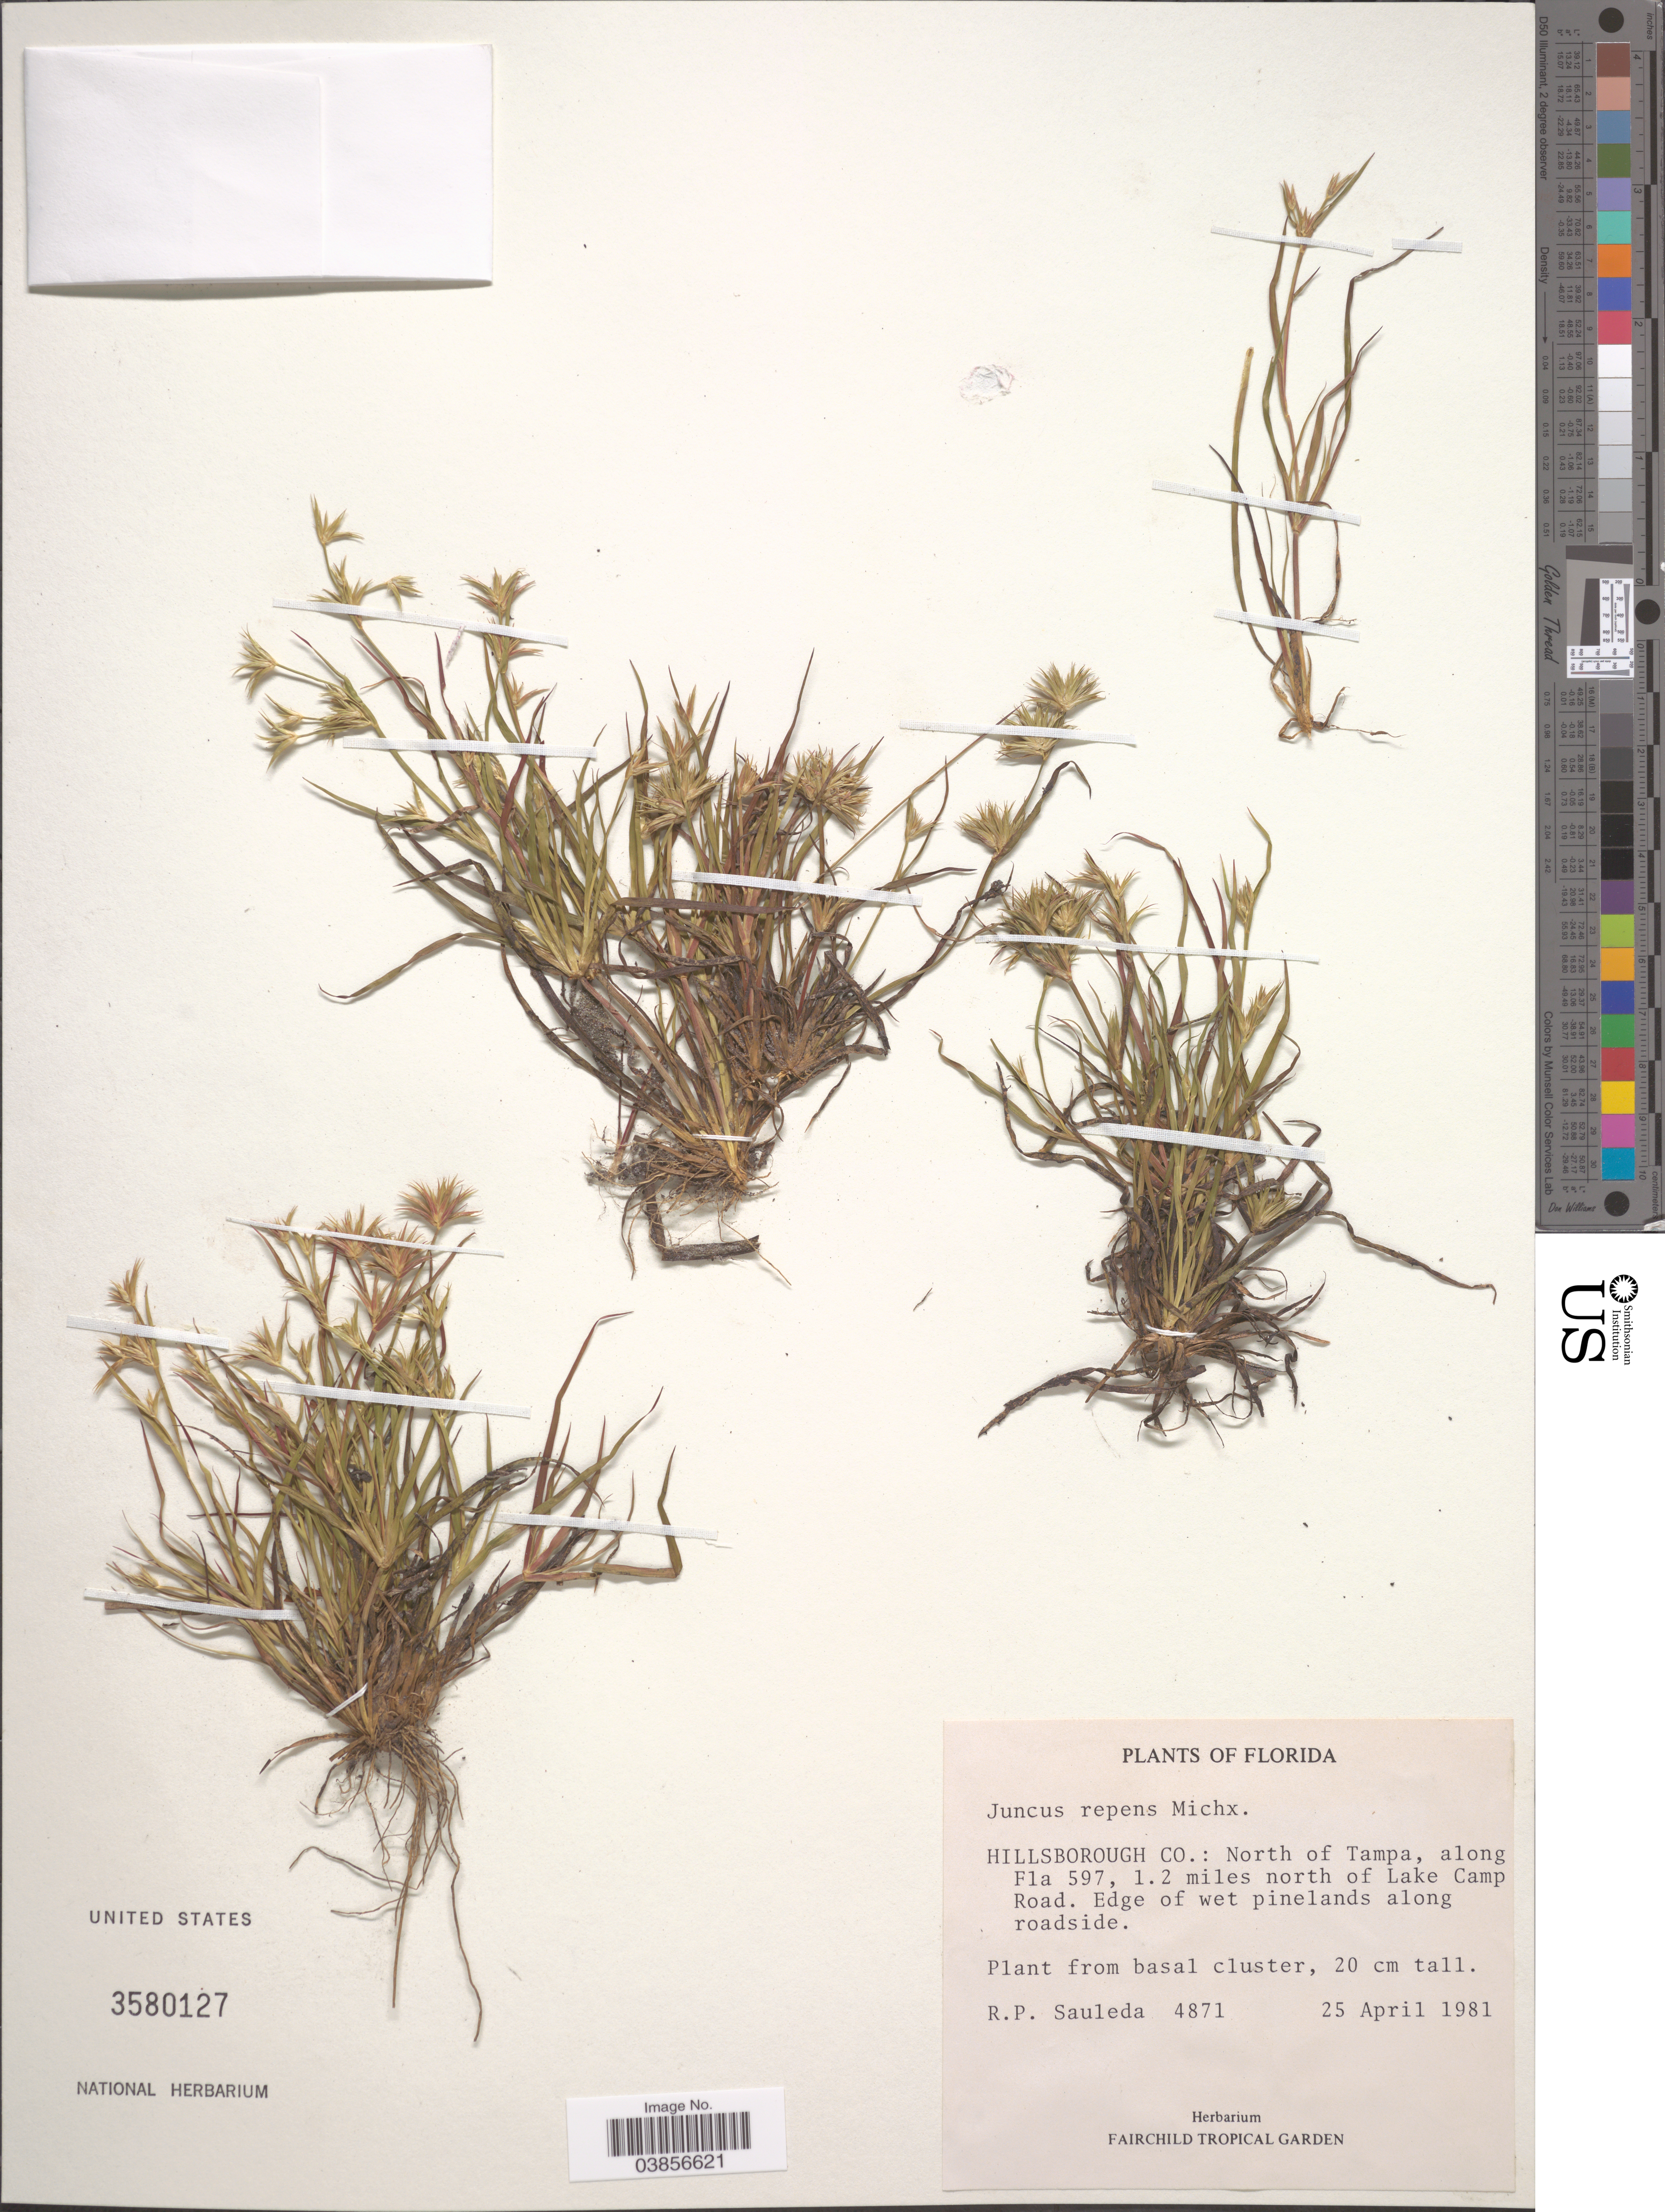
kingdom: Plantae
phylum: Tracheophyta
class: Liliopsida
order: Poales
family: Juncaceae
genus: Juncus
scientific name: Juncus repens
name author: Michx.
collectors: R. Sauleda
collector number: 4871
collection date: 1981-04-25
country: United States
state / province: Florida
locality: Hillsborough Co.: North of Tampa, along Fla 597, 1.2 miles north of Lake Camp Road. Edge of wet pinelands along roadside.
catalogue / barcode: US 3580127